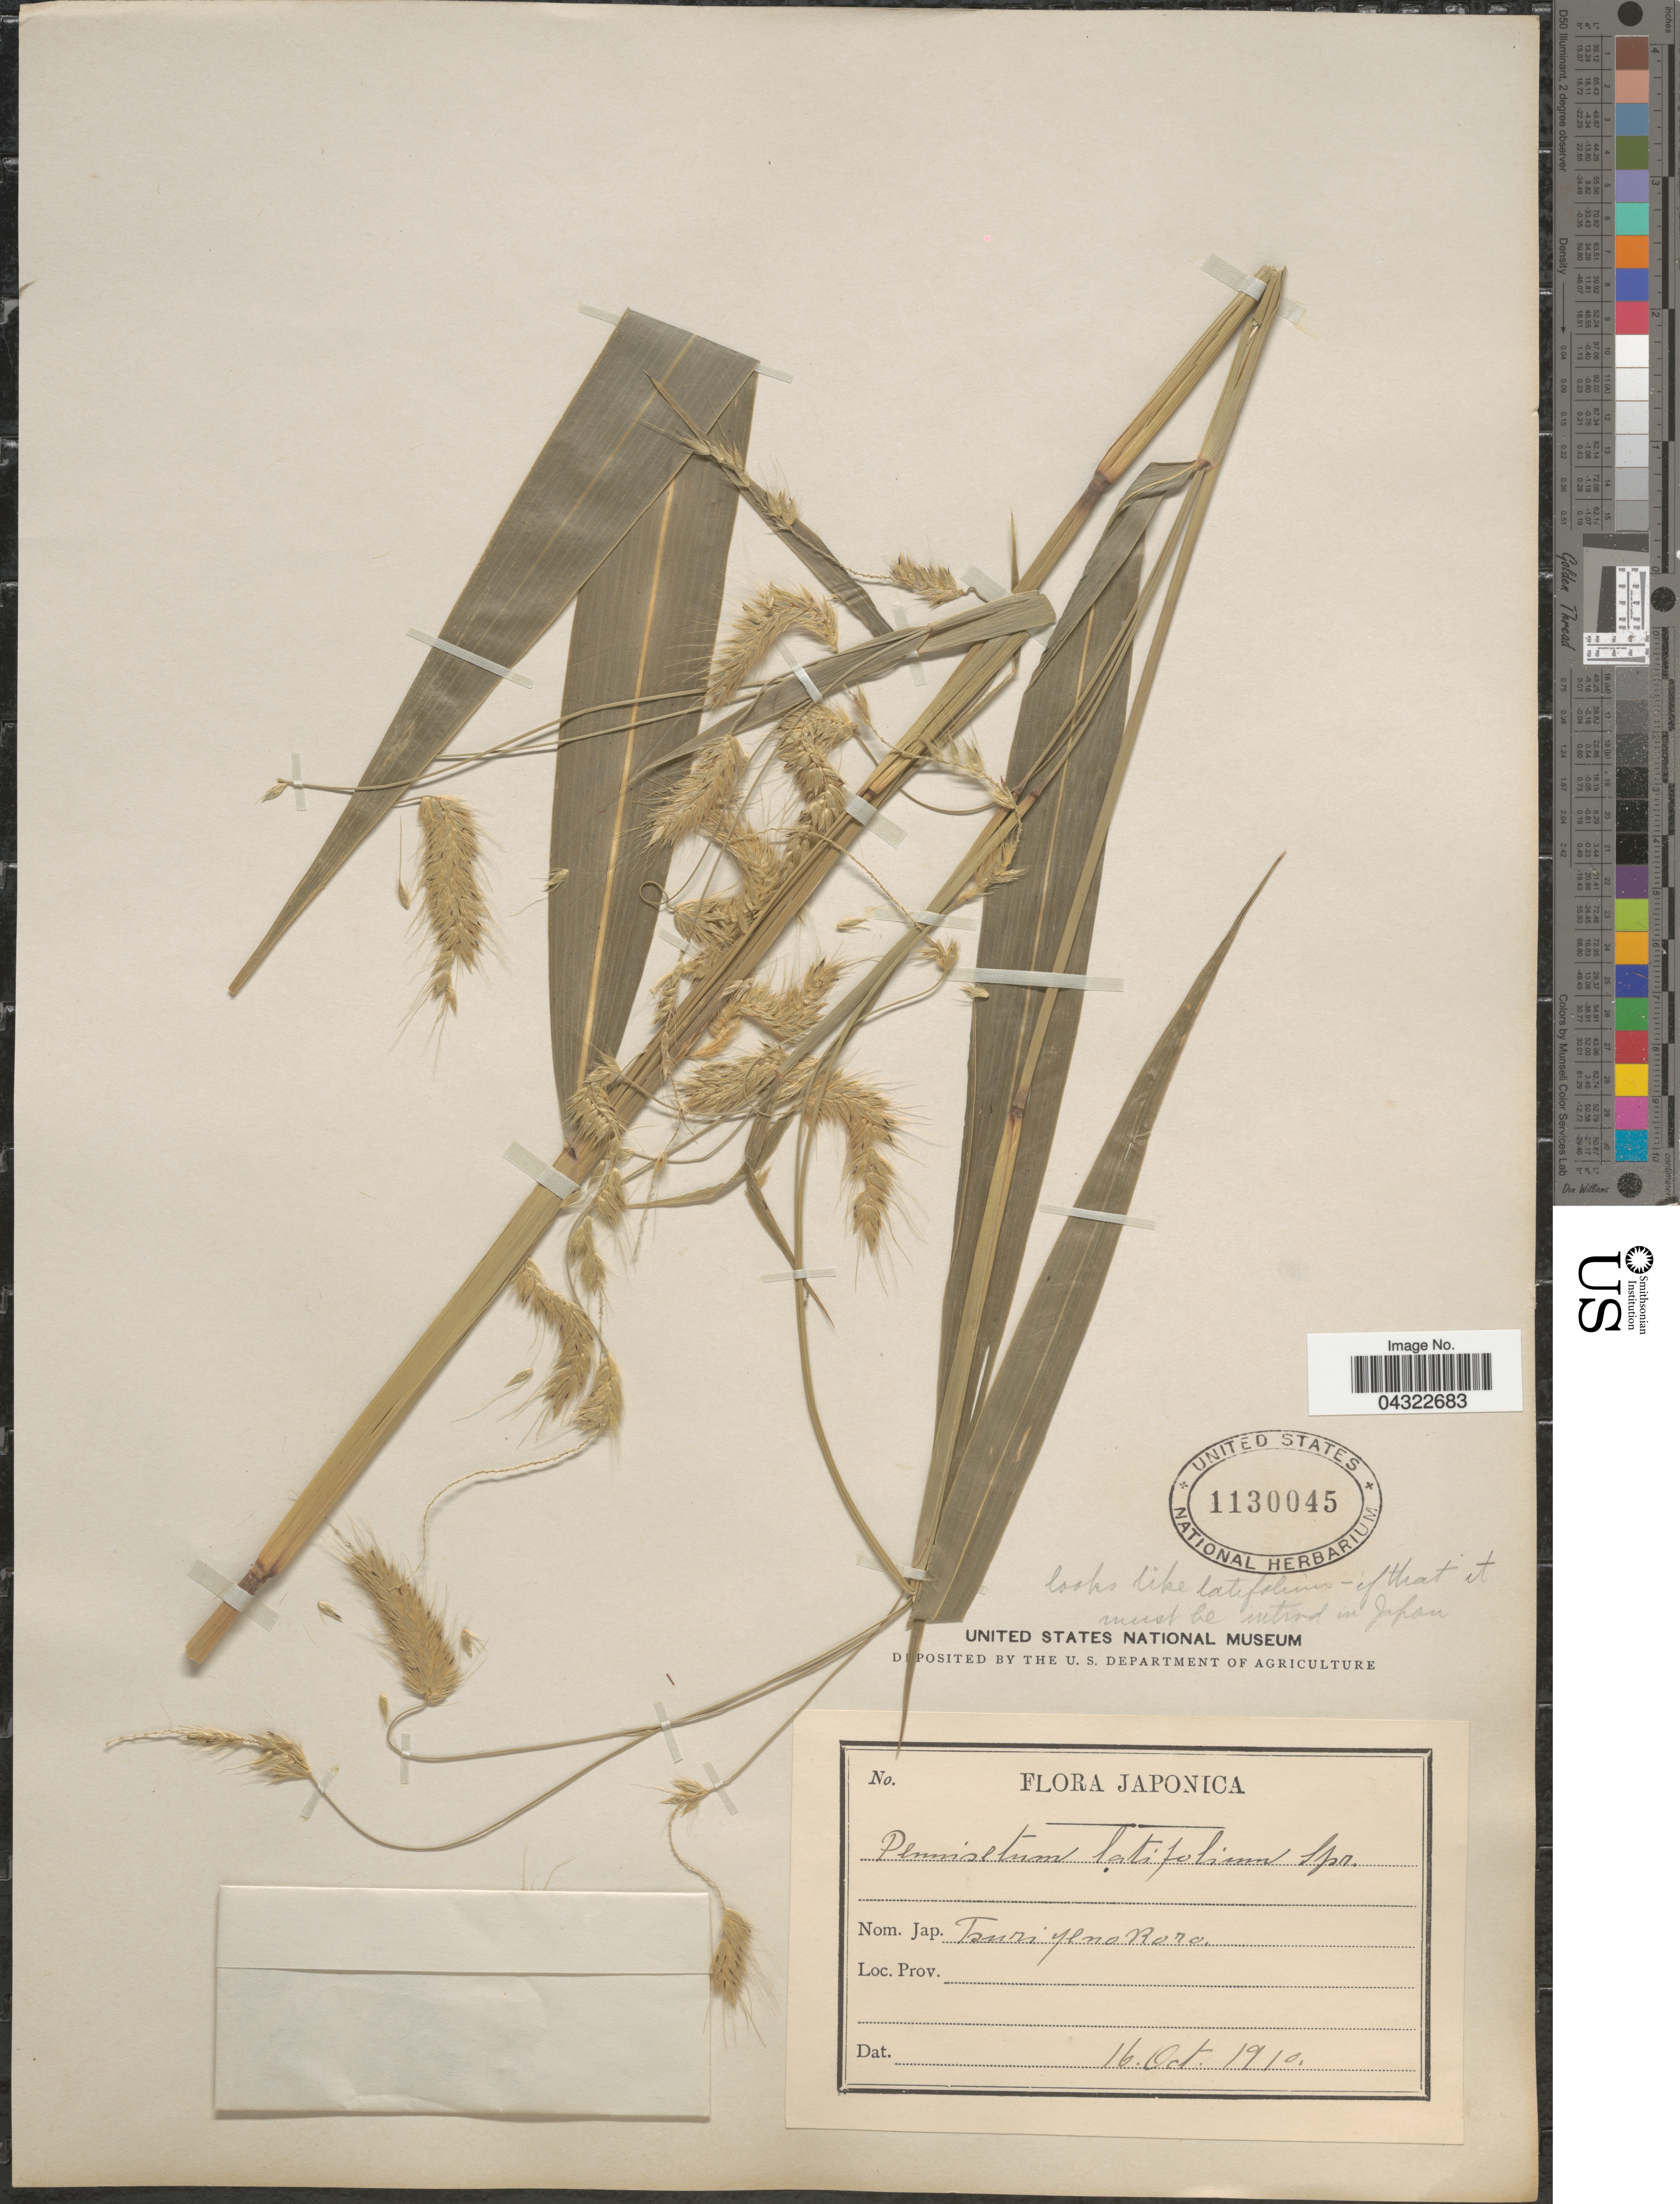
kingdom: Plantae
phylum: Tracheophyta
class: Liliopsida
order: Poales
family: Poaceae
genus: Cenchrus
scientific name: Cenchrus sp.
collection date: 1910-10-16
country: Japan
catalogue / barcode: US 1130045